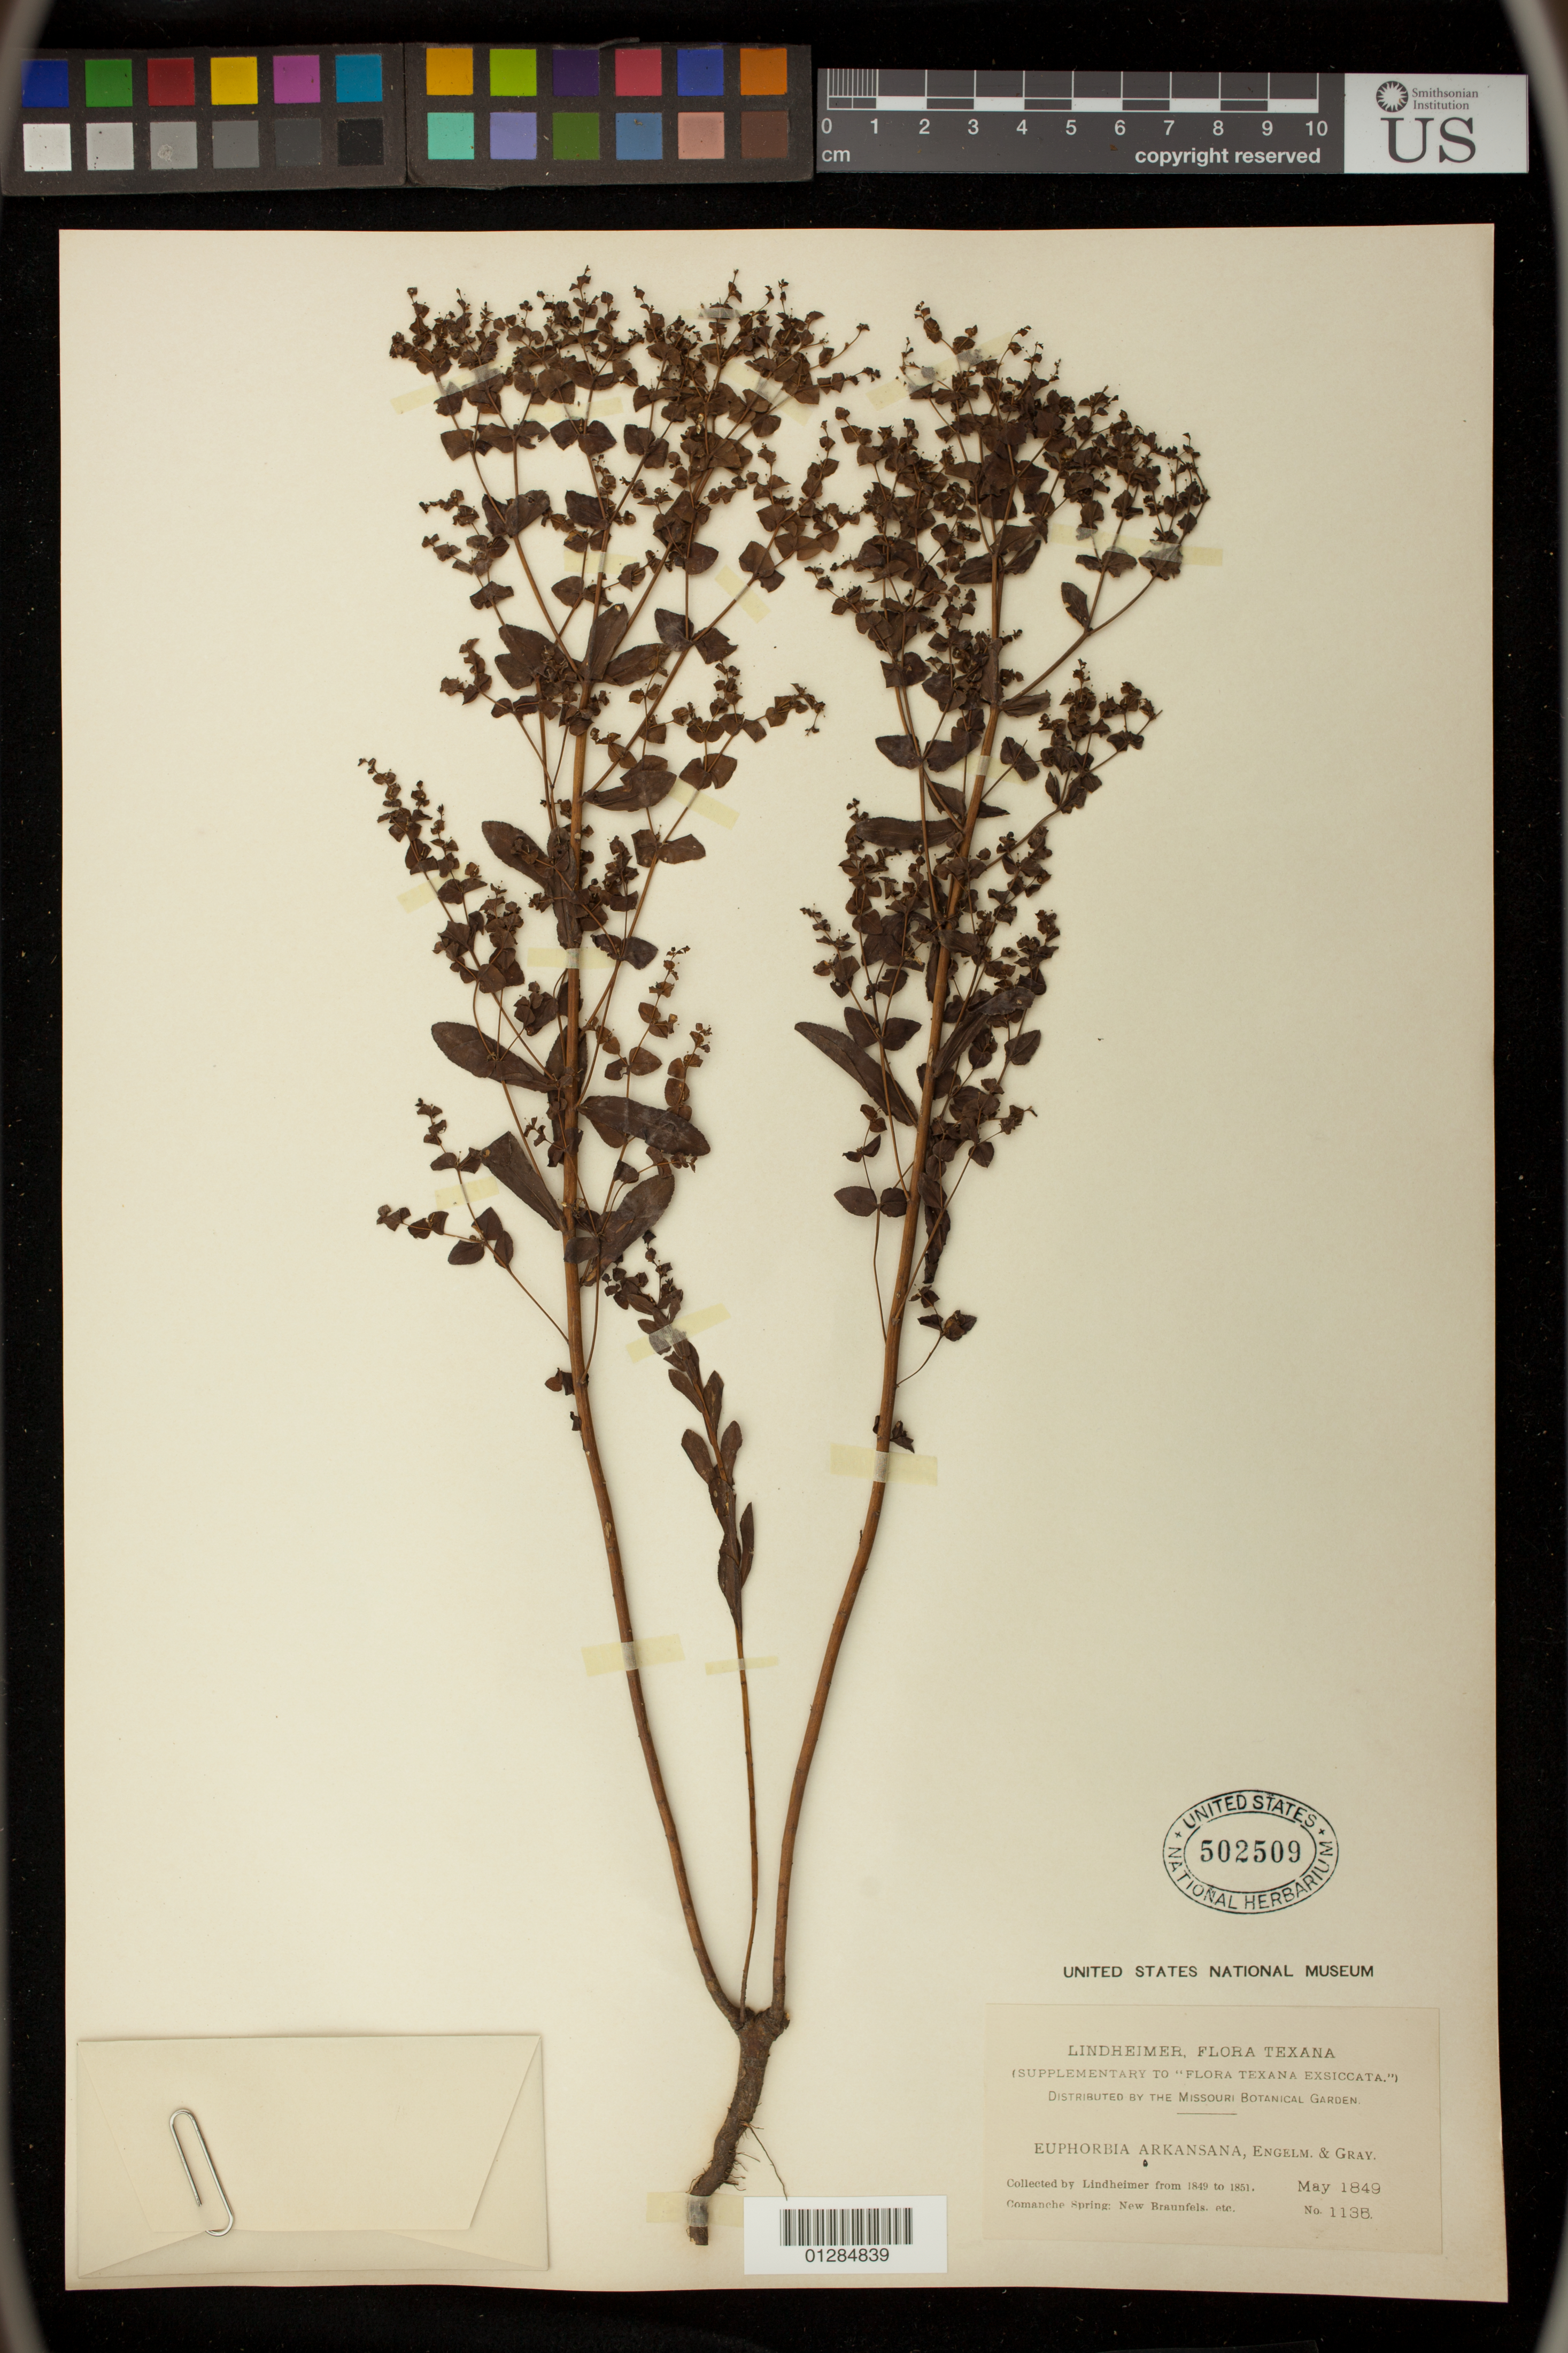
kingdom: Plantae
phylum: Tracheophyta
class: Magnoliopsida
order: Malpighiales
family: Euphorbiaceae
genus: Euphorbia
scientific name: Euphorbia spathulata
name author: Lam.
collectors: F. Lindheimer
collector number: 1135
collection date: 1849-05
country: United States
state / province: Texas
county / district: Bexar County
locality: Comanche Springs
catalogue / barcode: US 502509